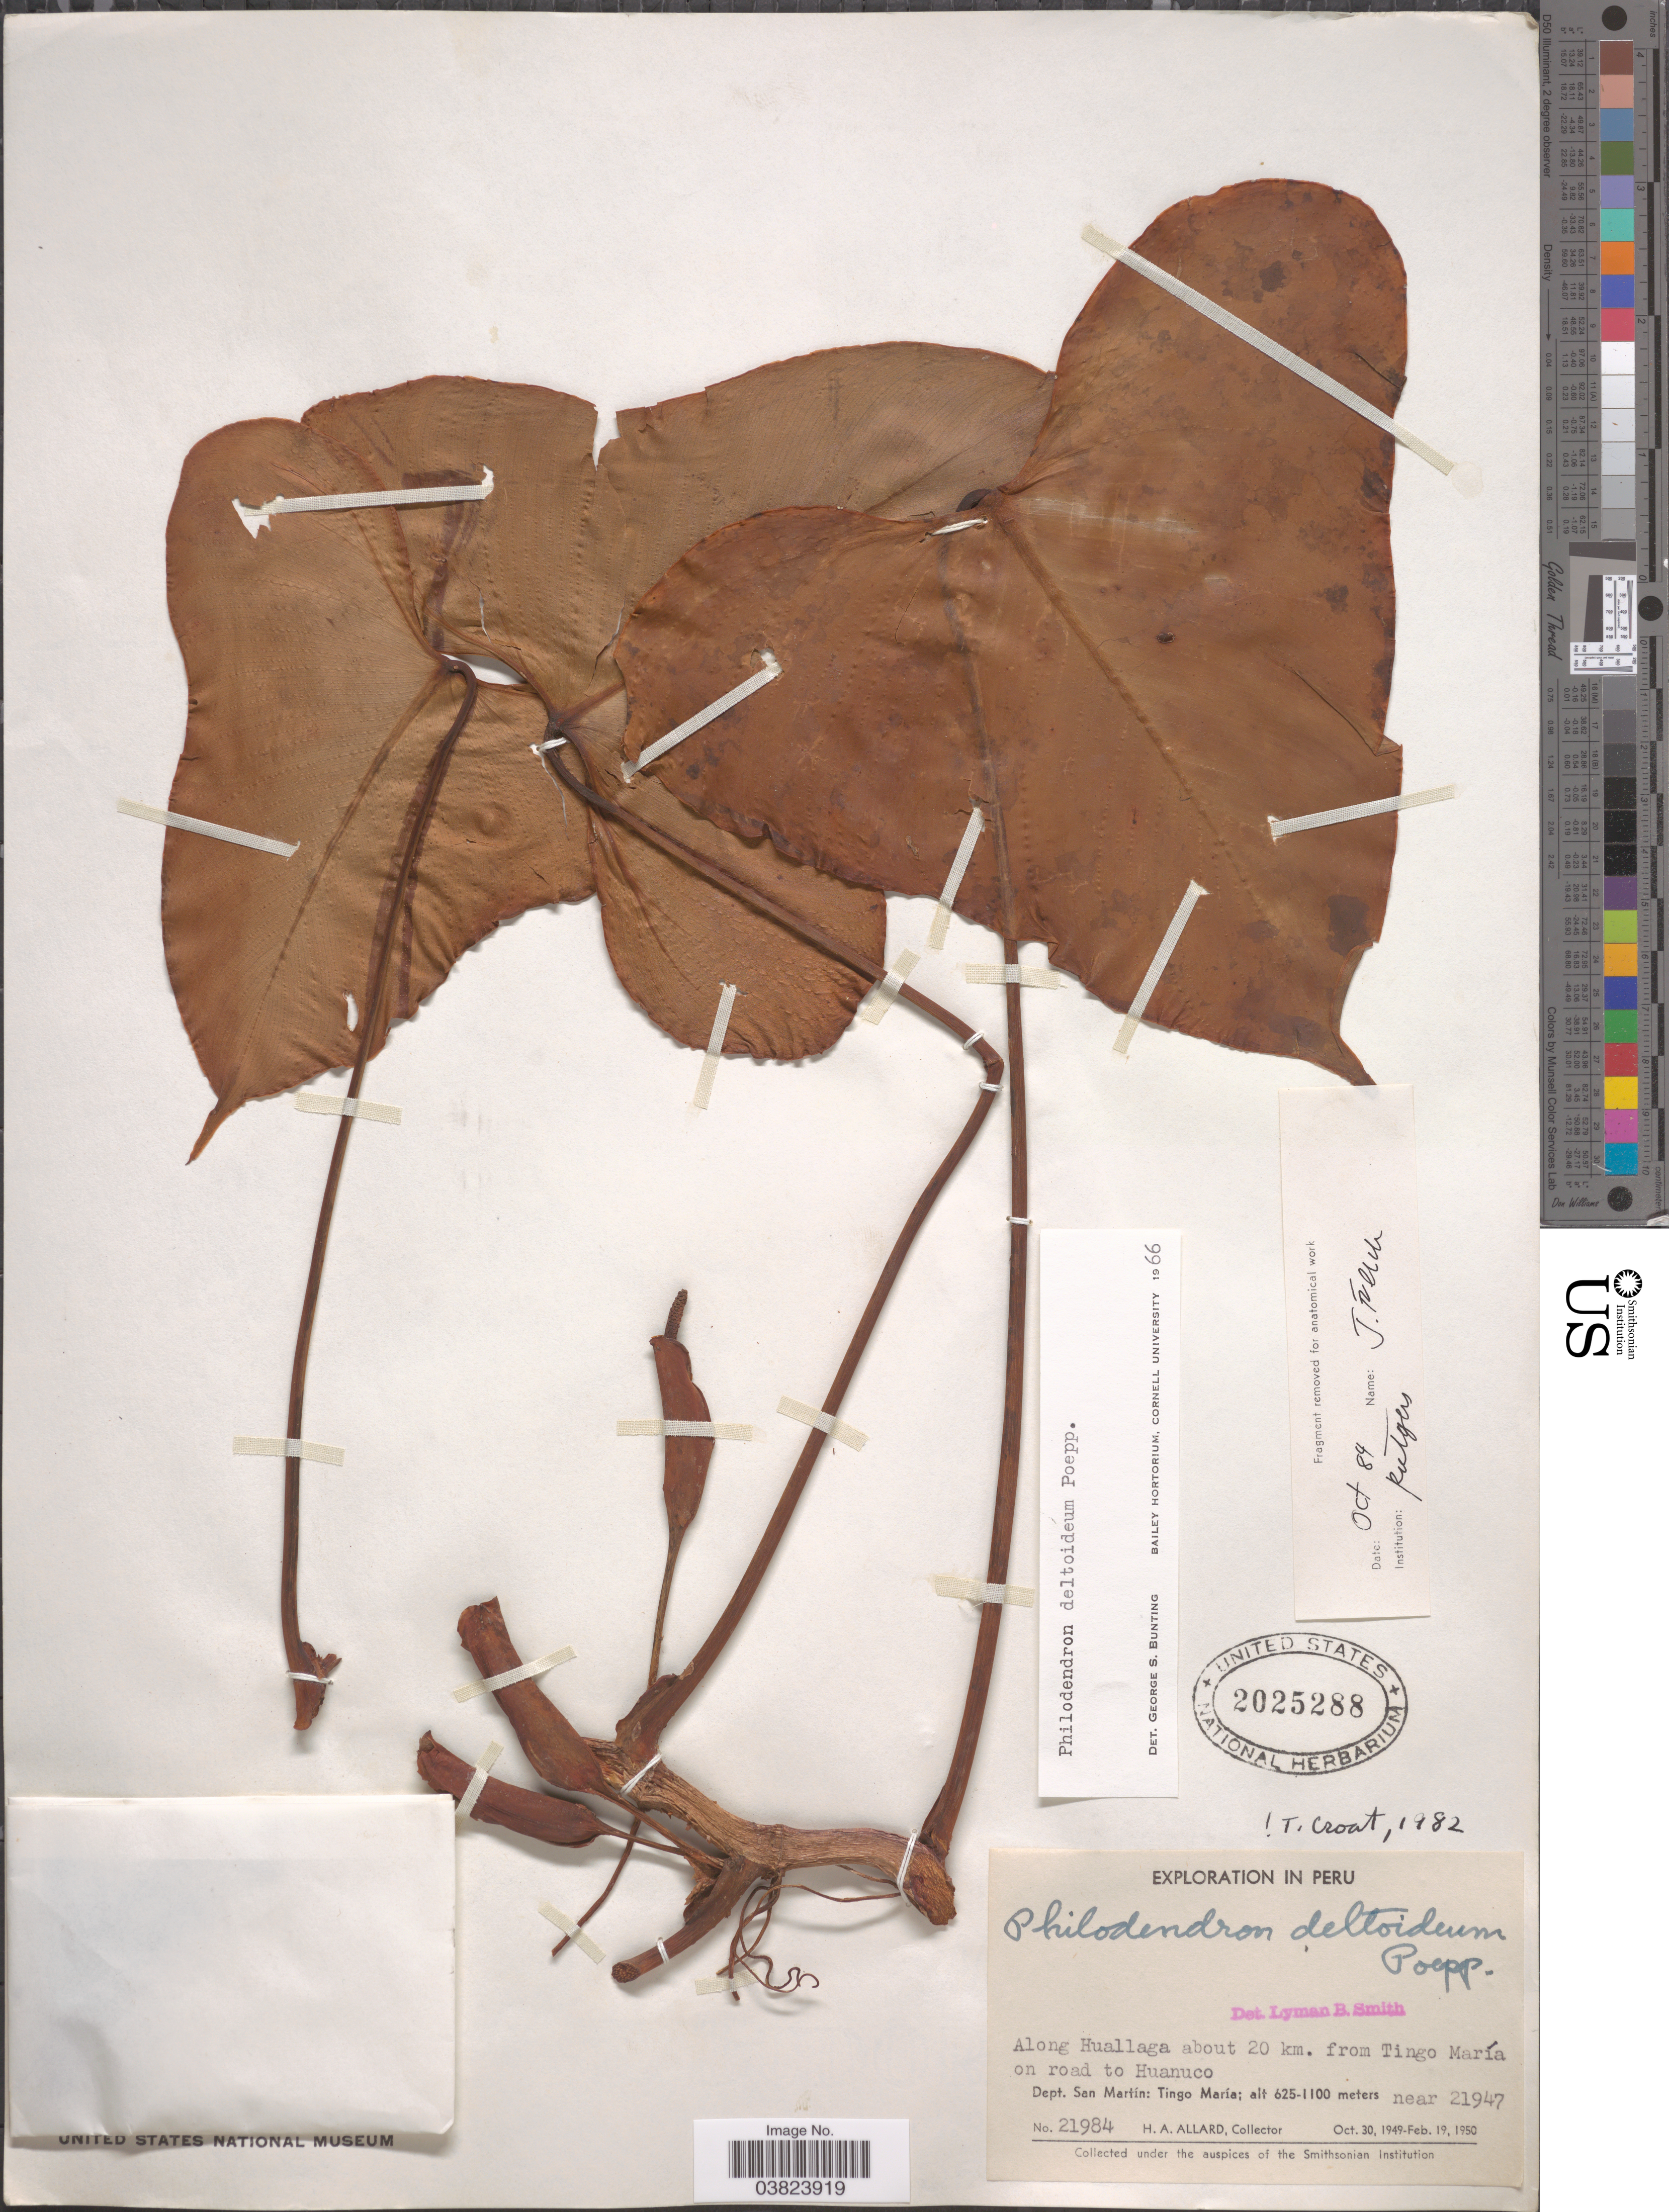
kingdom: Plantae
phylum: Tracheophyta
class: Liliopsida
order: Alismatales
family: Araceae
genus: Philodendron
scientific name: Philodendron deltoideum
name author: Poepp.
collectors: H. A. Allard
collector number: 21984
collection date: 1949-10-30/1950-02-19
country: Peru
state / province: San Martín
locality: Along Huallaga about 20 km. from Tingo María on road to Huanuco. Dept. San Martín: Tingo María near 21947.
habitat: along river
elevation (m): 625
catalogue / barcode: US 2025288